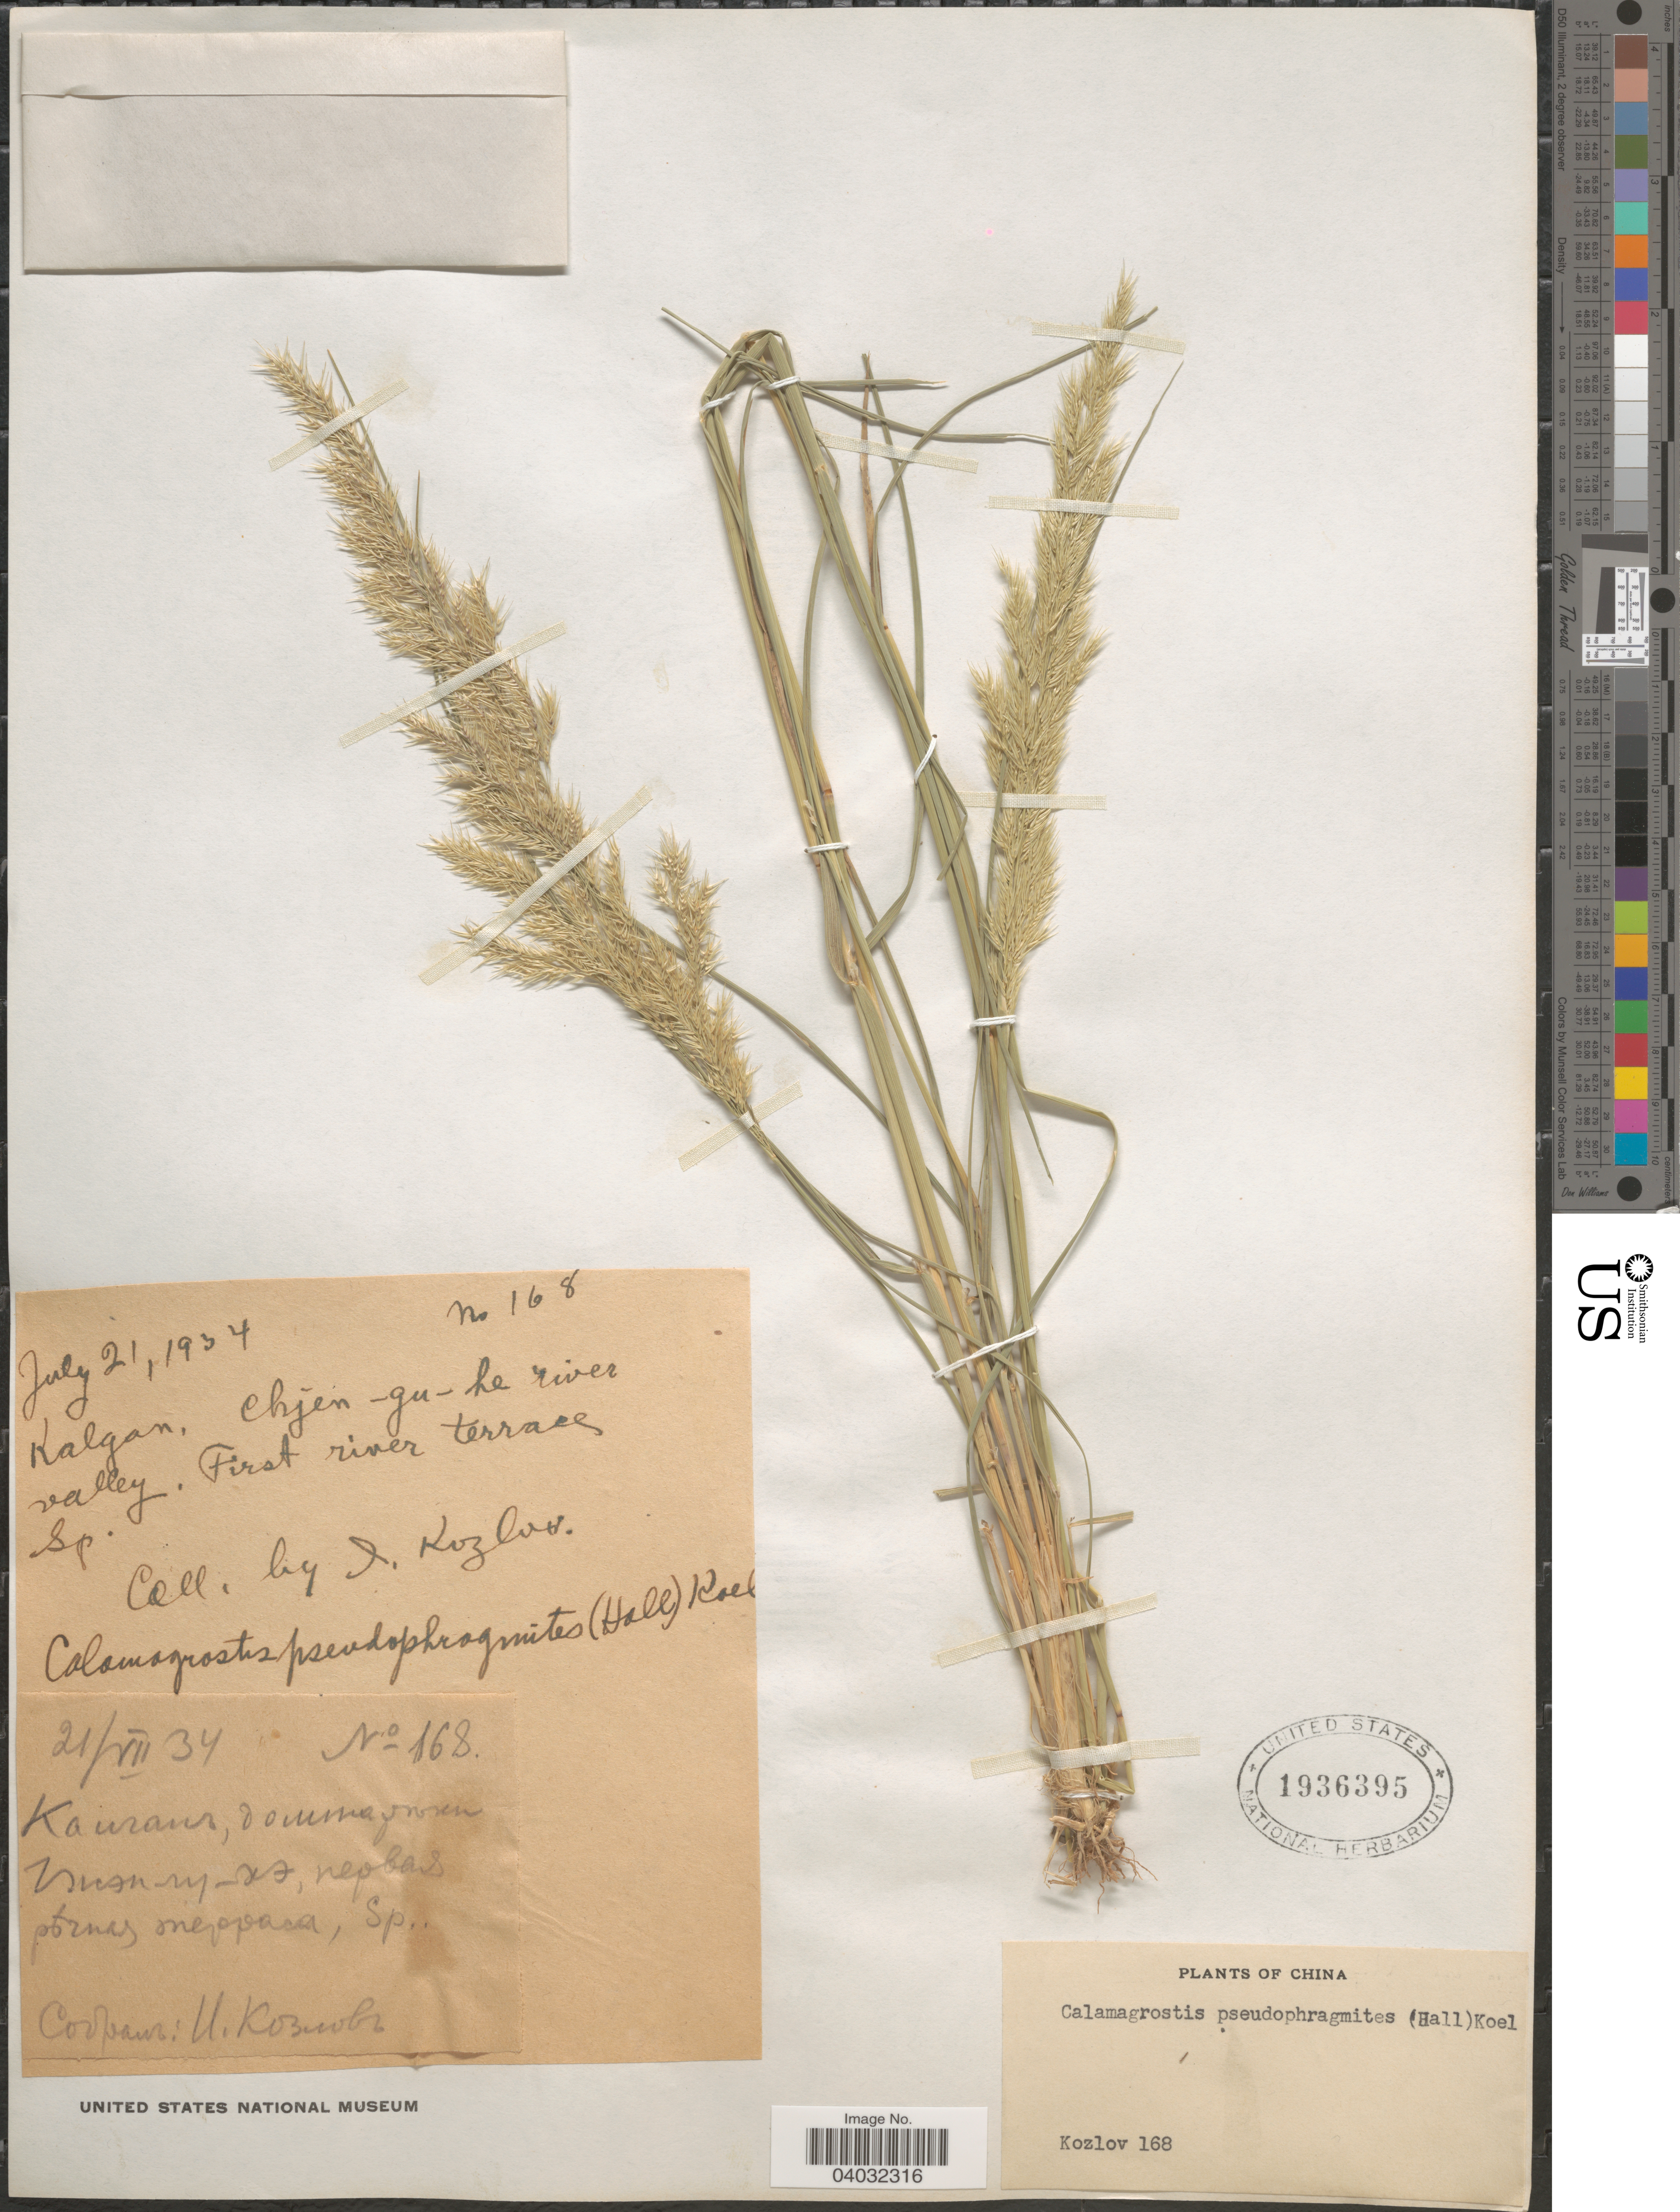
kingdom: Plantae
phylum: Tracheophyta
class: Liliopsida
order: Poales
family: Poaceae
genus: Calamagrostis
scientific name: Calamagrostis pseudophragmites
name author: (Haller f.) Koeler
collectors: I. Kozlov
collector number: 168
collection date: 1934-07-21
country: China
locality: Kalgan. Chjen-gu-he river valley.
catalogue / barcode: US 1936395